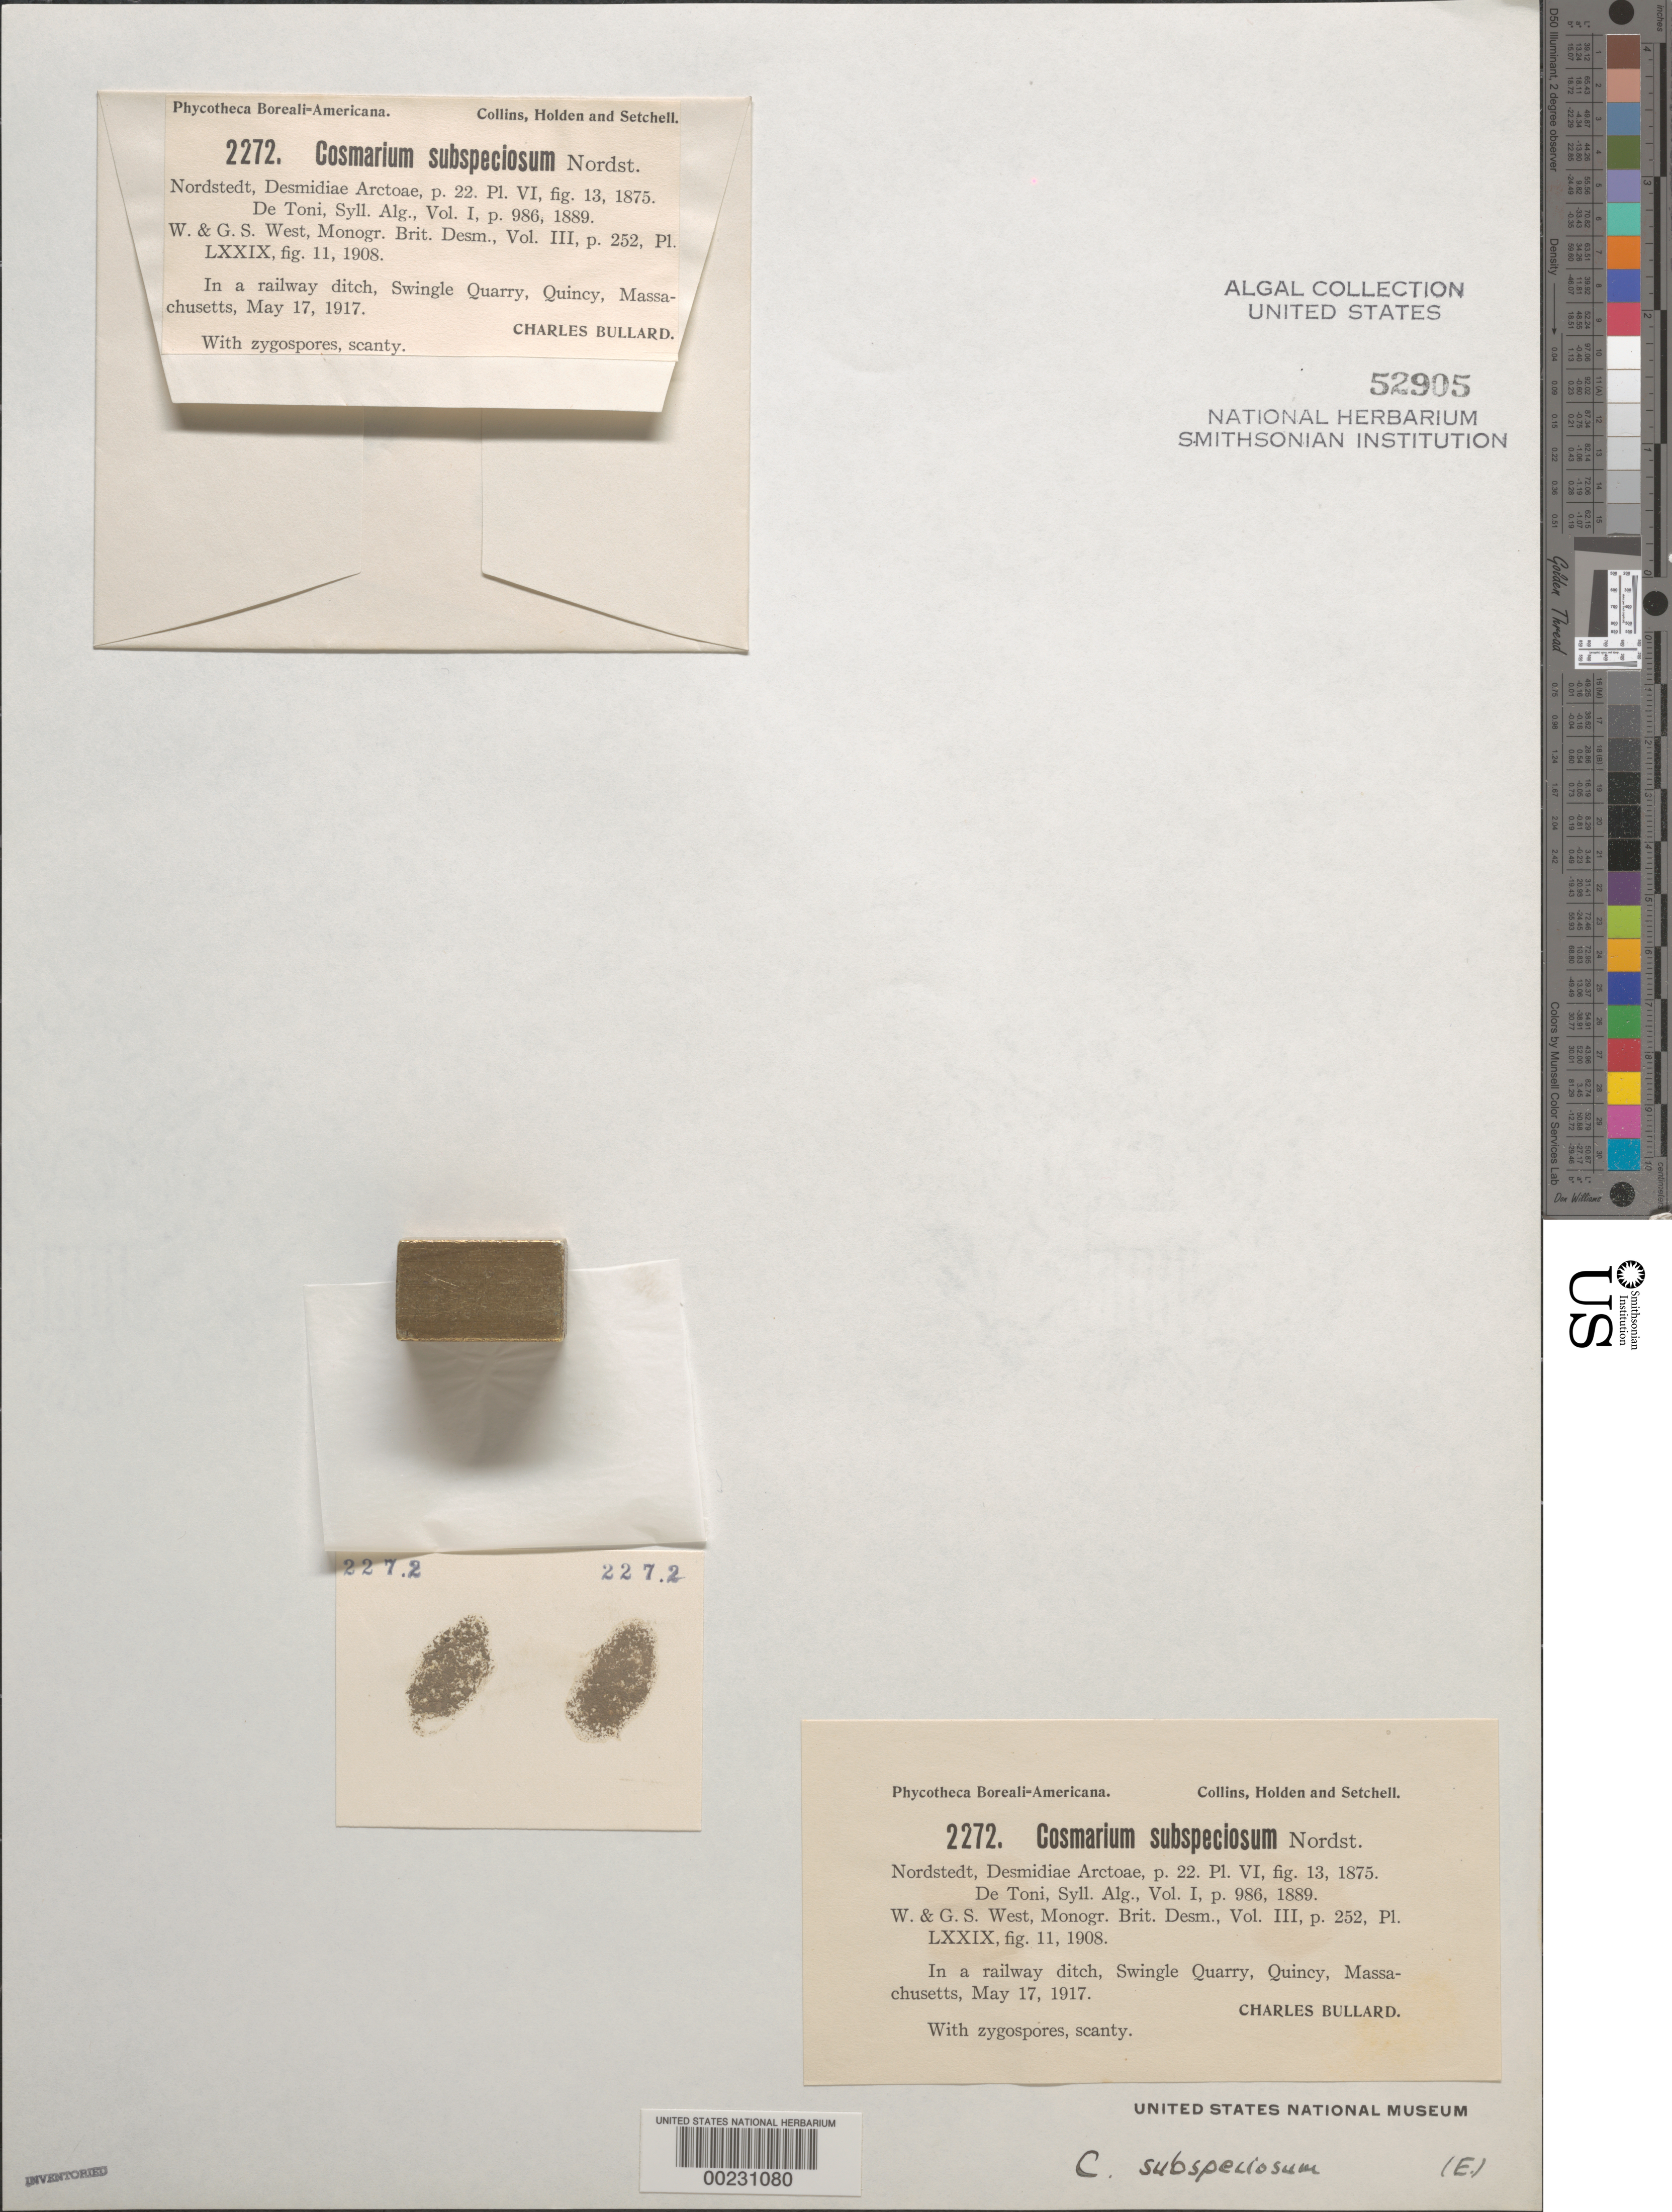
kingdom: Plantae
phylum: Charophyta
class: Zygnematophyceae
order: Zygnematales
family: Desmidiaceae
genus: Cosmarium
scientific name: Cosmarium subspeciosum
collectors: C. Bullard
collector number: PB-A 2272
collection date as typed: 17 May 1917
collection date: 1917-05-17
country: United States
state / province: Massachusetts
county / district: Norfolk County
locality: Quincy, Swingle Quarry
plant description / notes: Collins, Holden & Setchell, Phycotheca Boreali-Americana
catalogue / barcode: US 52905